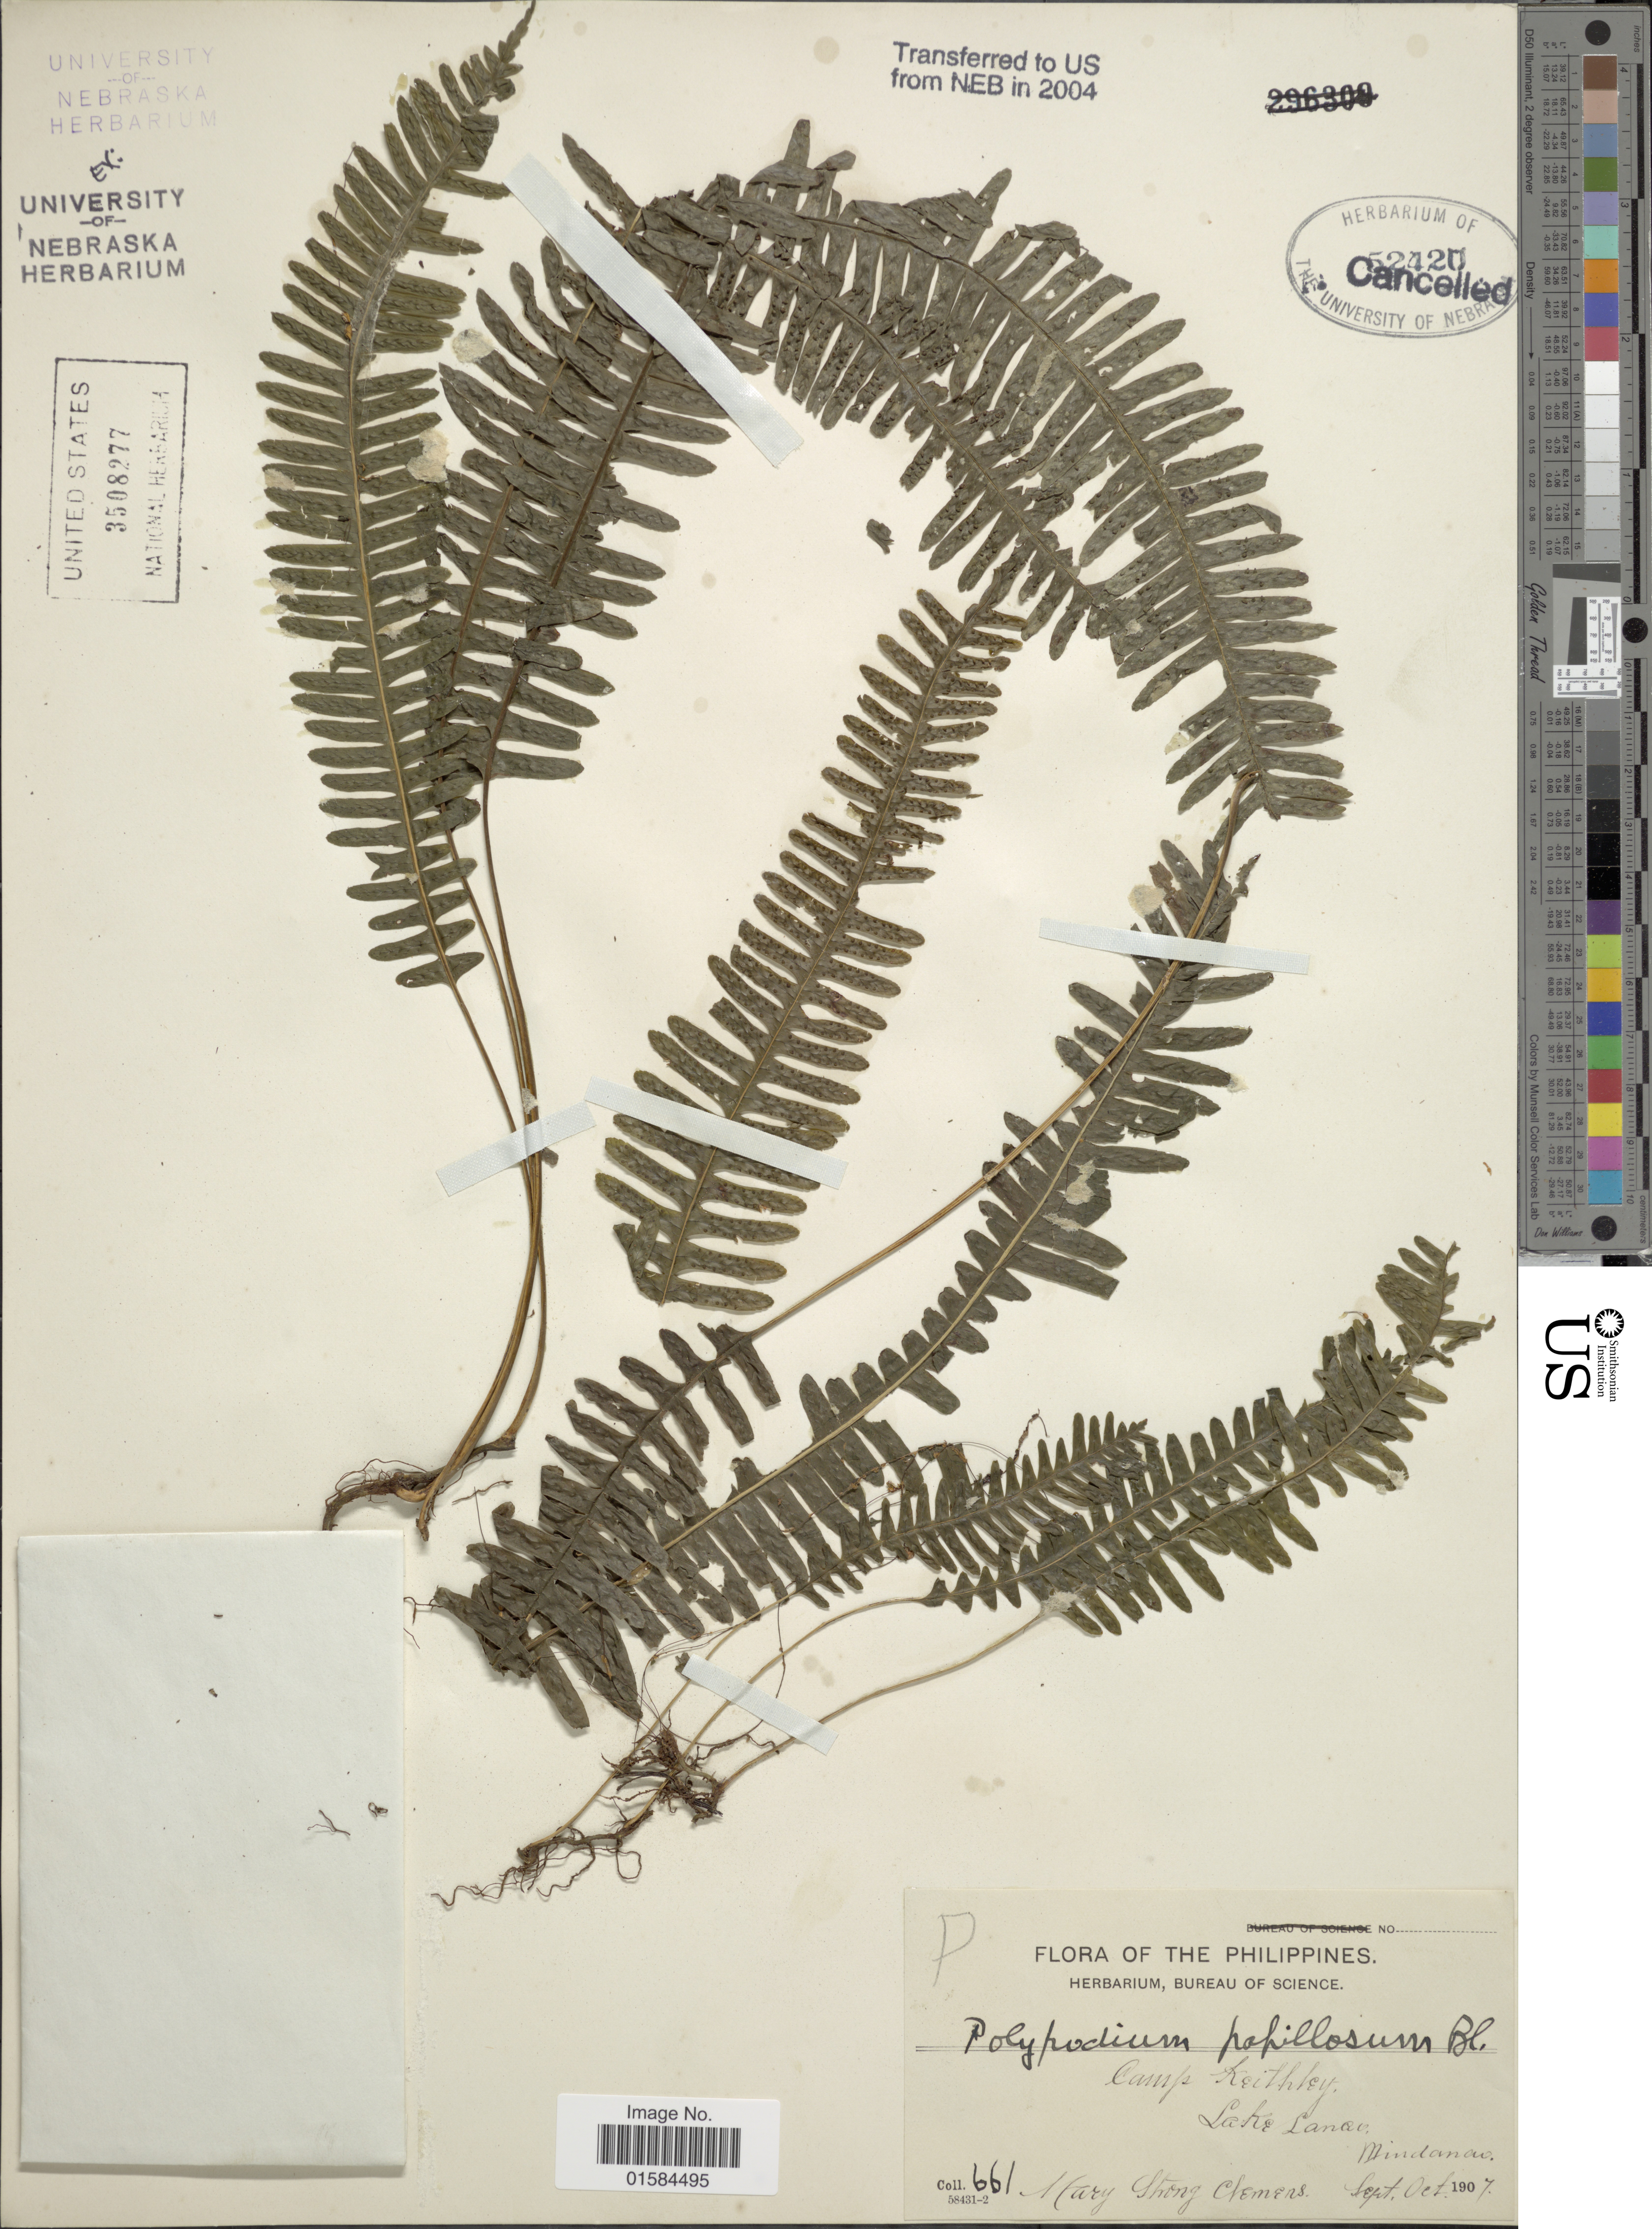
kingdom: Plantae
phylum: Tracheophyta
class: Polypodiopsida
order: Polypodiales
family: Polypodiaceae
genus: Thylacopteris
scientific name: Thylacopteris papillosa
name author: (Blume) Kunze ex J. Sm.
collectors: M. S. Clemens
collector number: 661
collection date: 1907-09/1907-10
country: Philippines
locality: Camp Keithley, Lake Lanao, Mindanao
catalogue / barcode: US 3508277